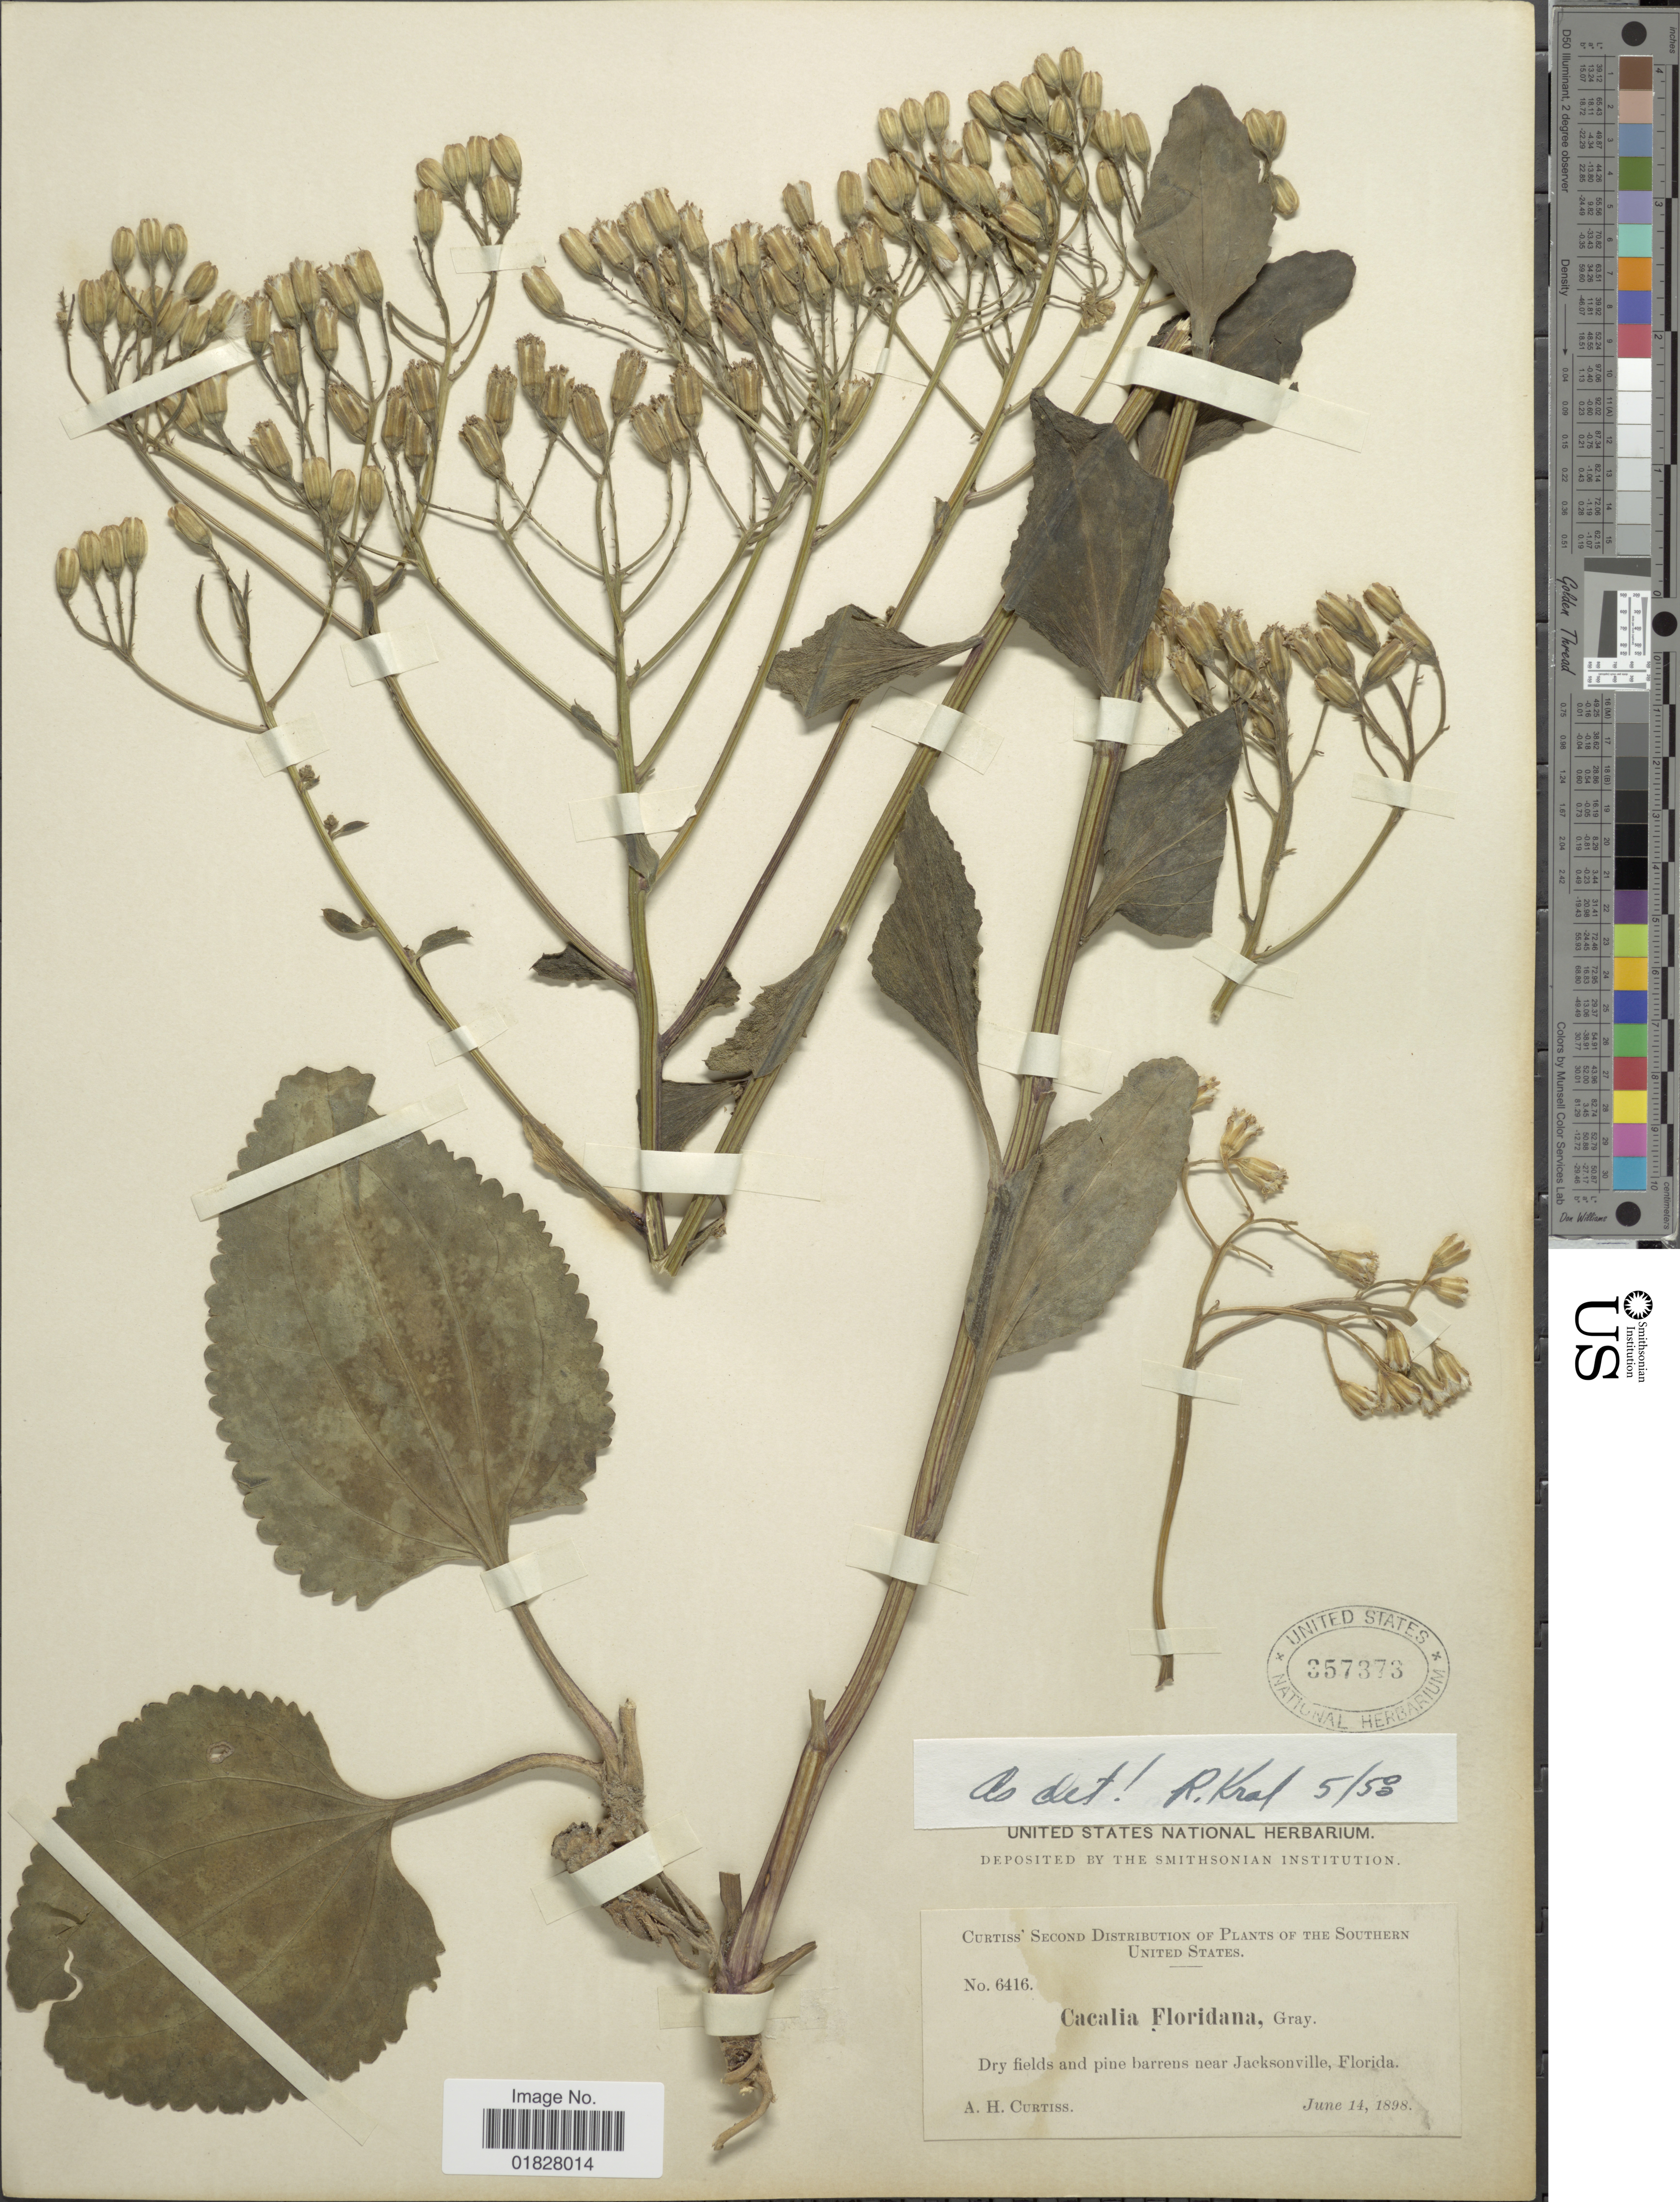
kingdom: Plantae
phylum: Tracheophyta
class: Magnoliopsida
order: Asterales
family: Asteraceae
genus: Arnoglossum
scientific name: Arnoglossum floridanum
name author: (A. Gray) H. Rob.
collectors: A. H. Curtiss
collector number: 6416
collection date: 1898-06-14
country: United States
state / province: Florida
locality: Dry fields and pine barrens near Jacksonville, Florida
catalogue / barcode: US 357373